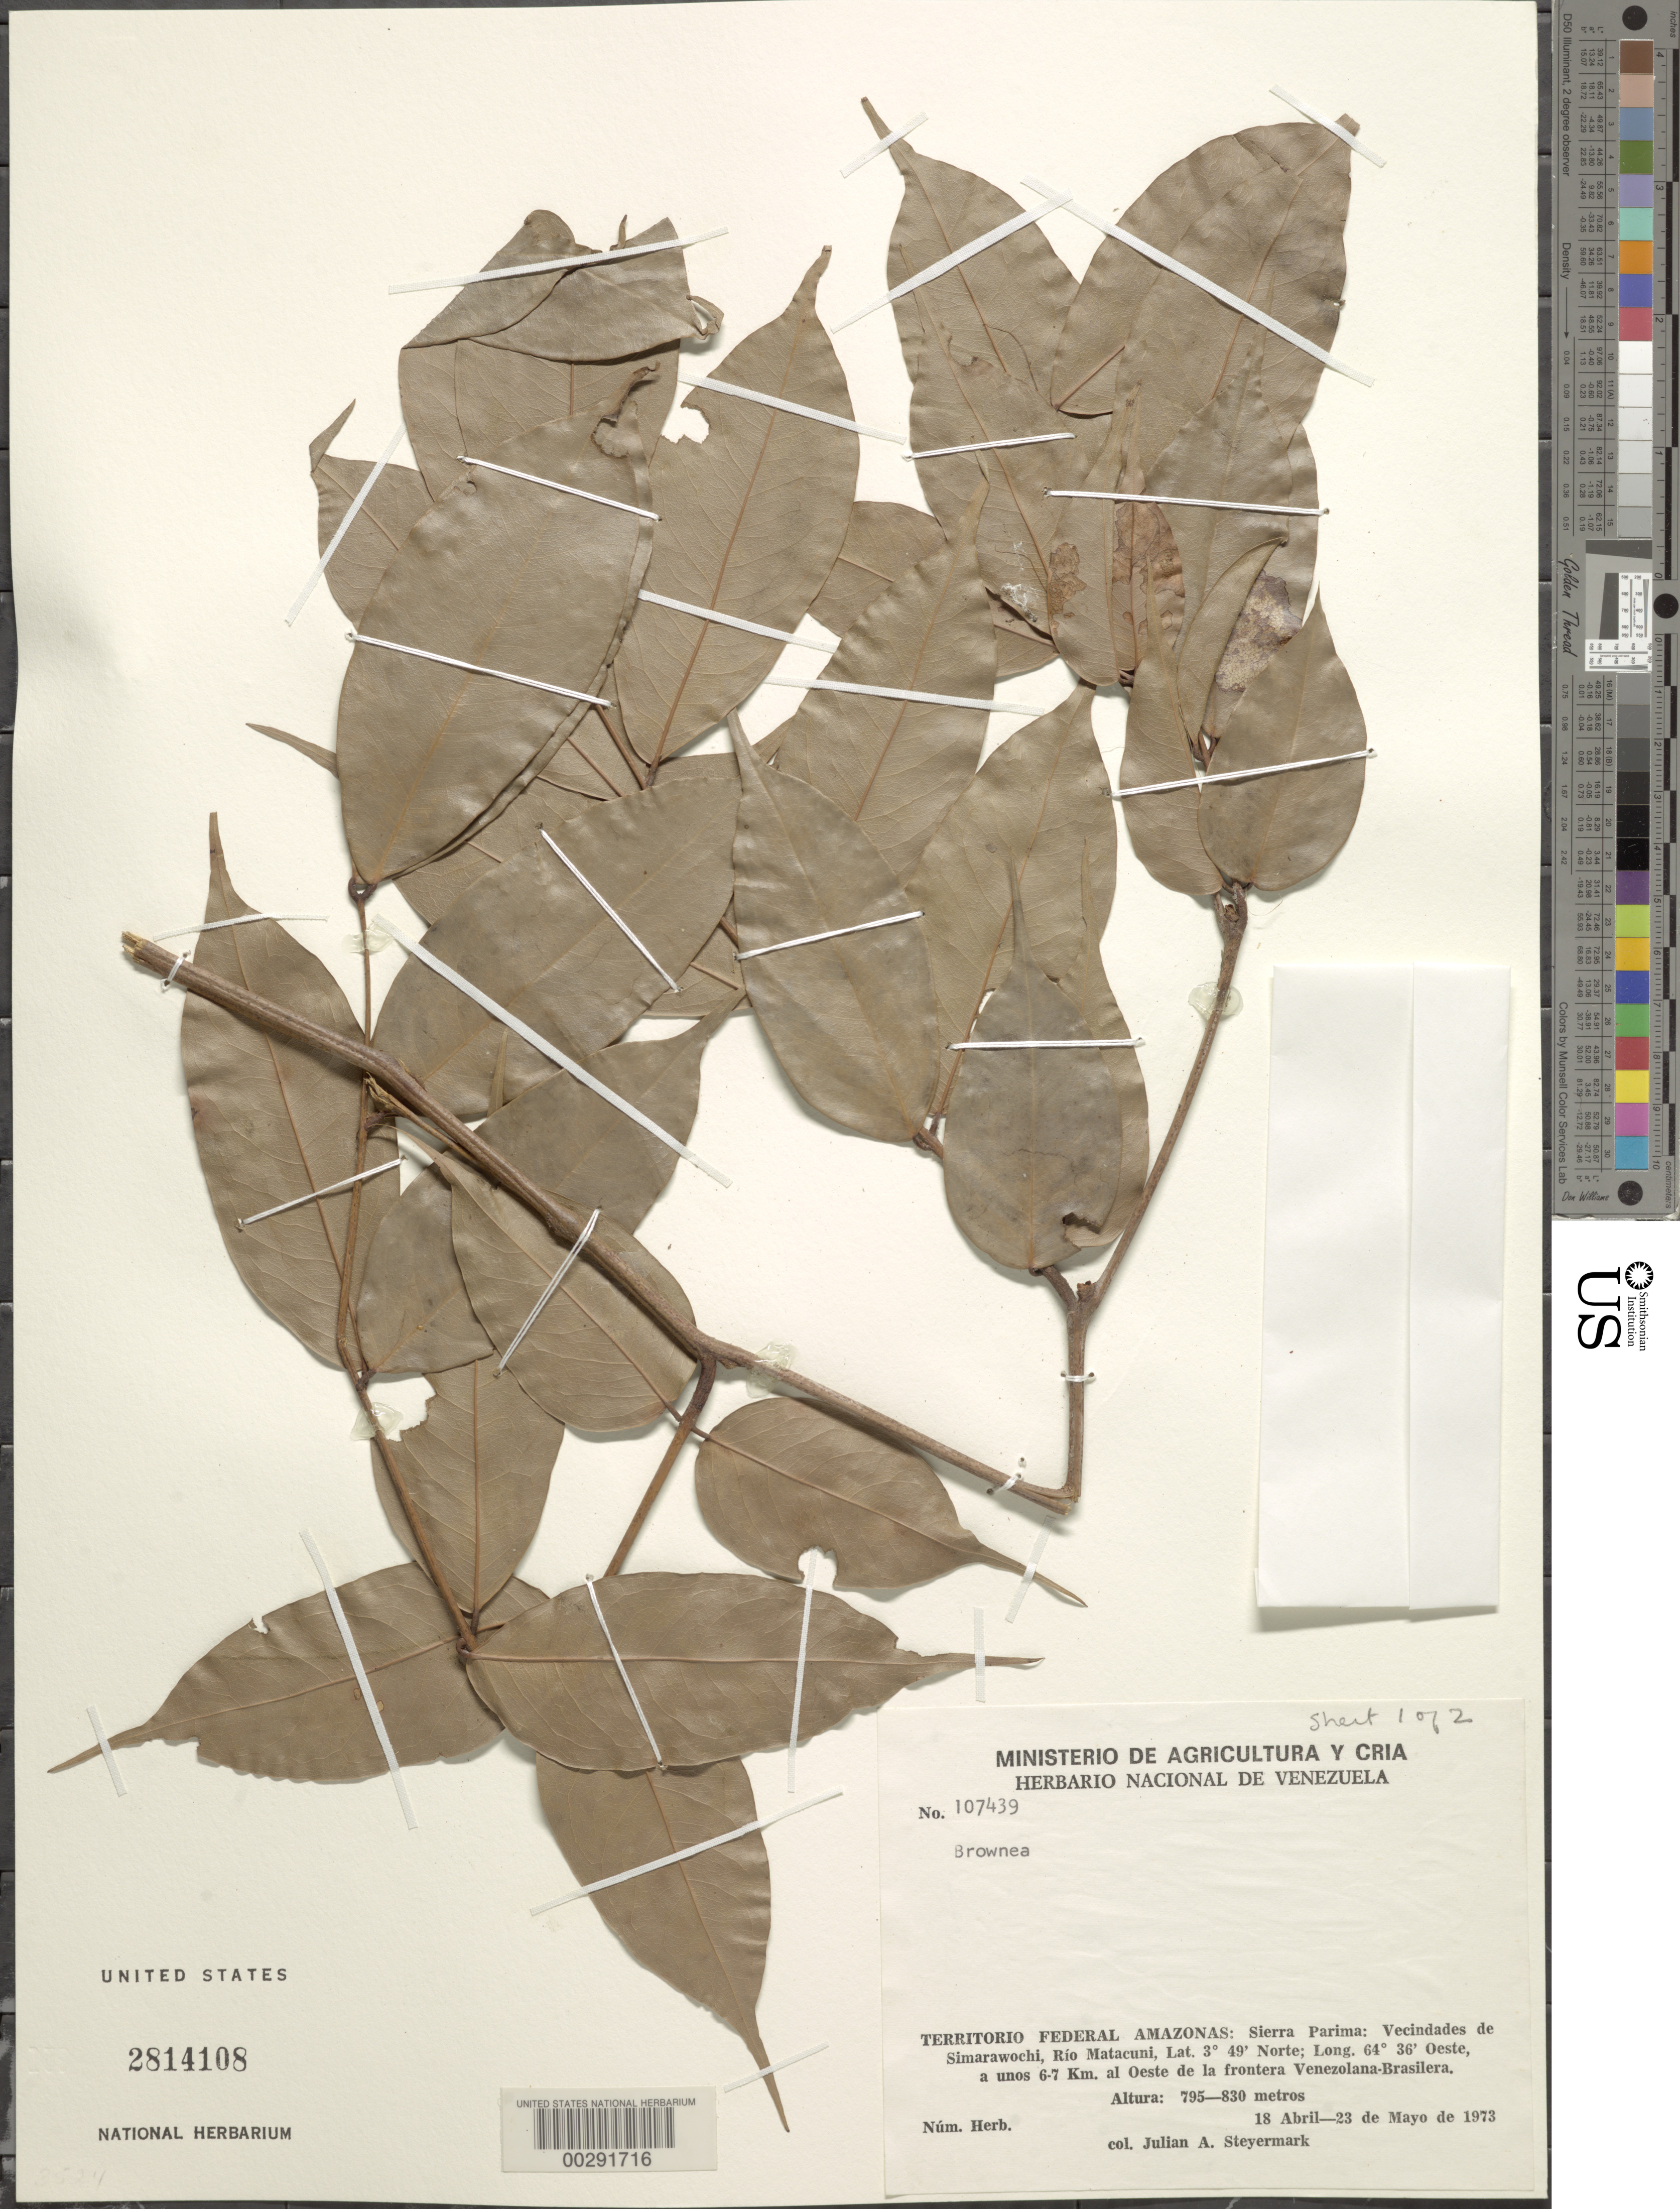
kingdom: Plantae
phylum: Tracheophyta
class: Magnoliopsida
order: Fabales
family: Fabaceae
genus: Brownea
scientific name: Brownea sp.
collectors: J. Steyermark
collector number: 107439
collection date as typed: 18 Apr 1973 to 23 May 1973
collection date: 1973-04-18/1973-05-23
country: Venezuela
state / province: Amazonas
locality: Sierra parima: vecindades de simarawochi, rio matacuni, 6-7 km e of the venezuela-brazil border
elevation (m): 795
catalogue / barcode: US 2814108